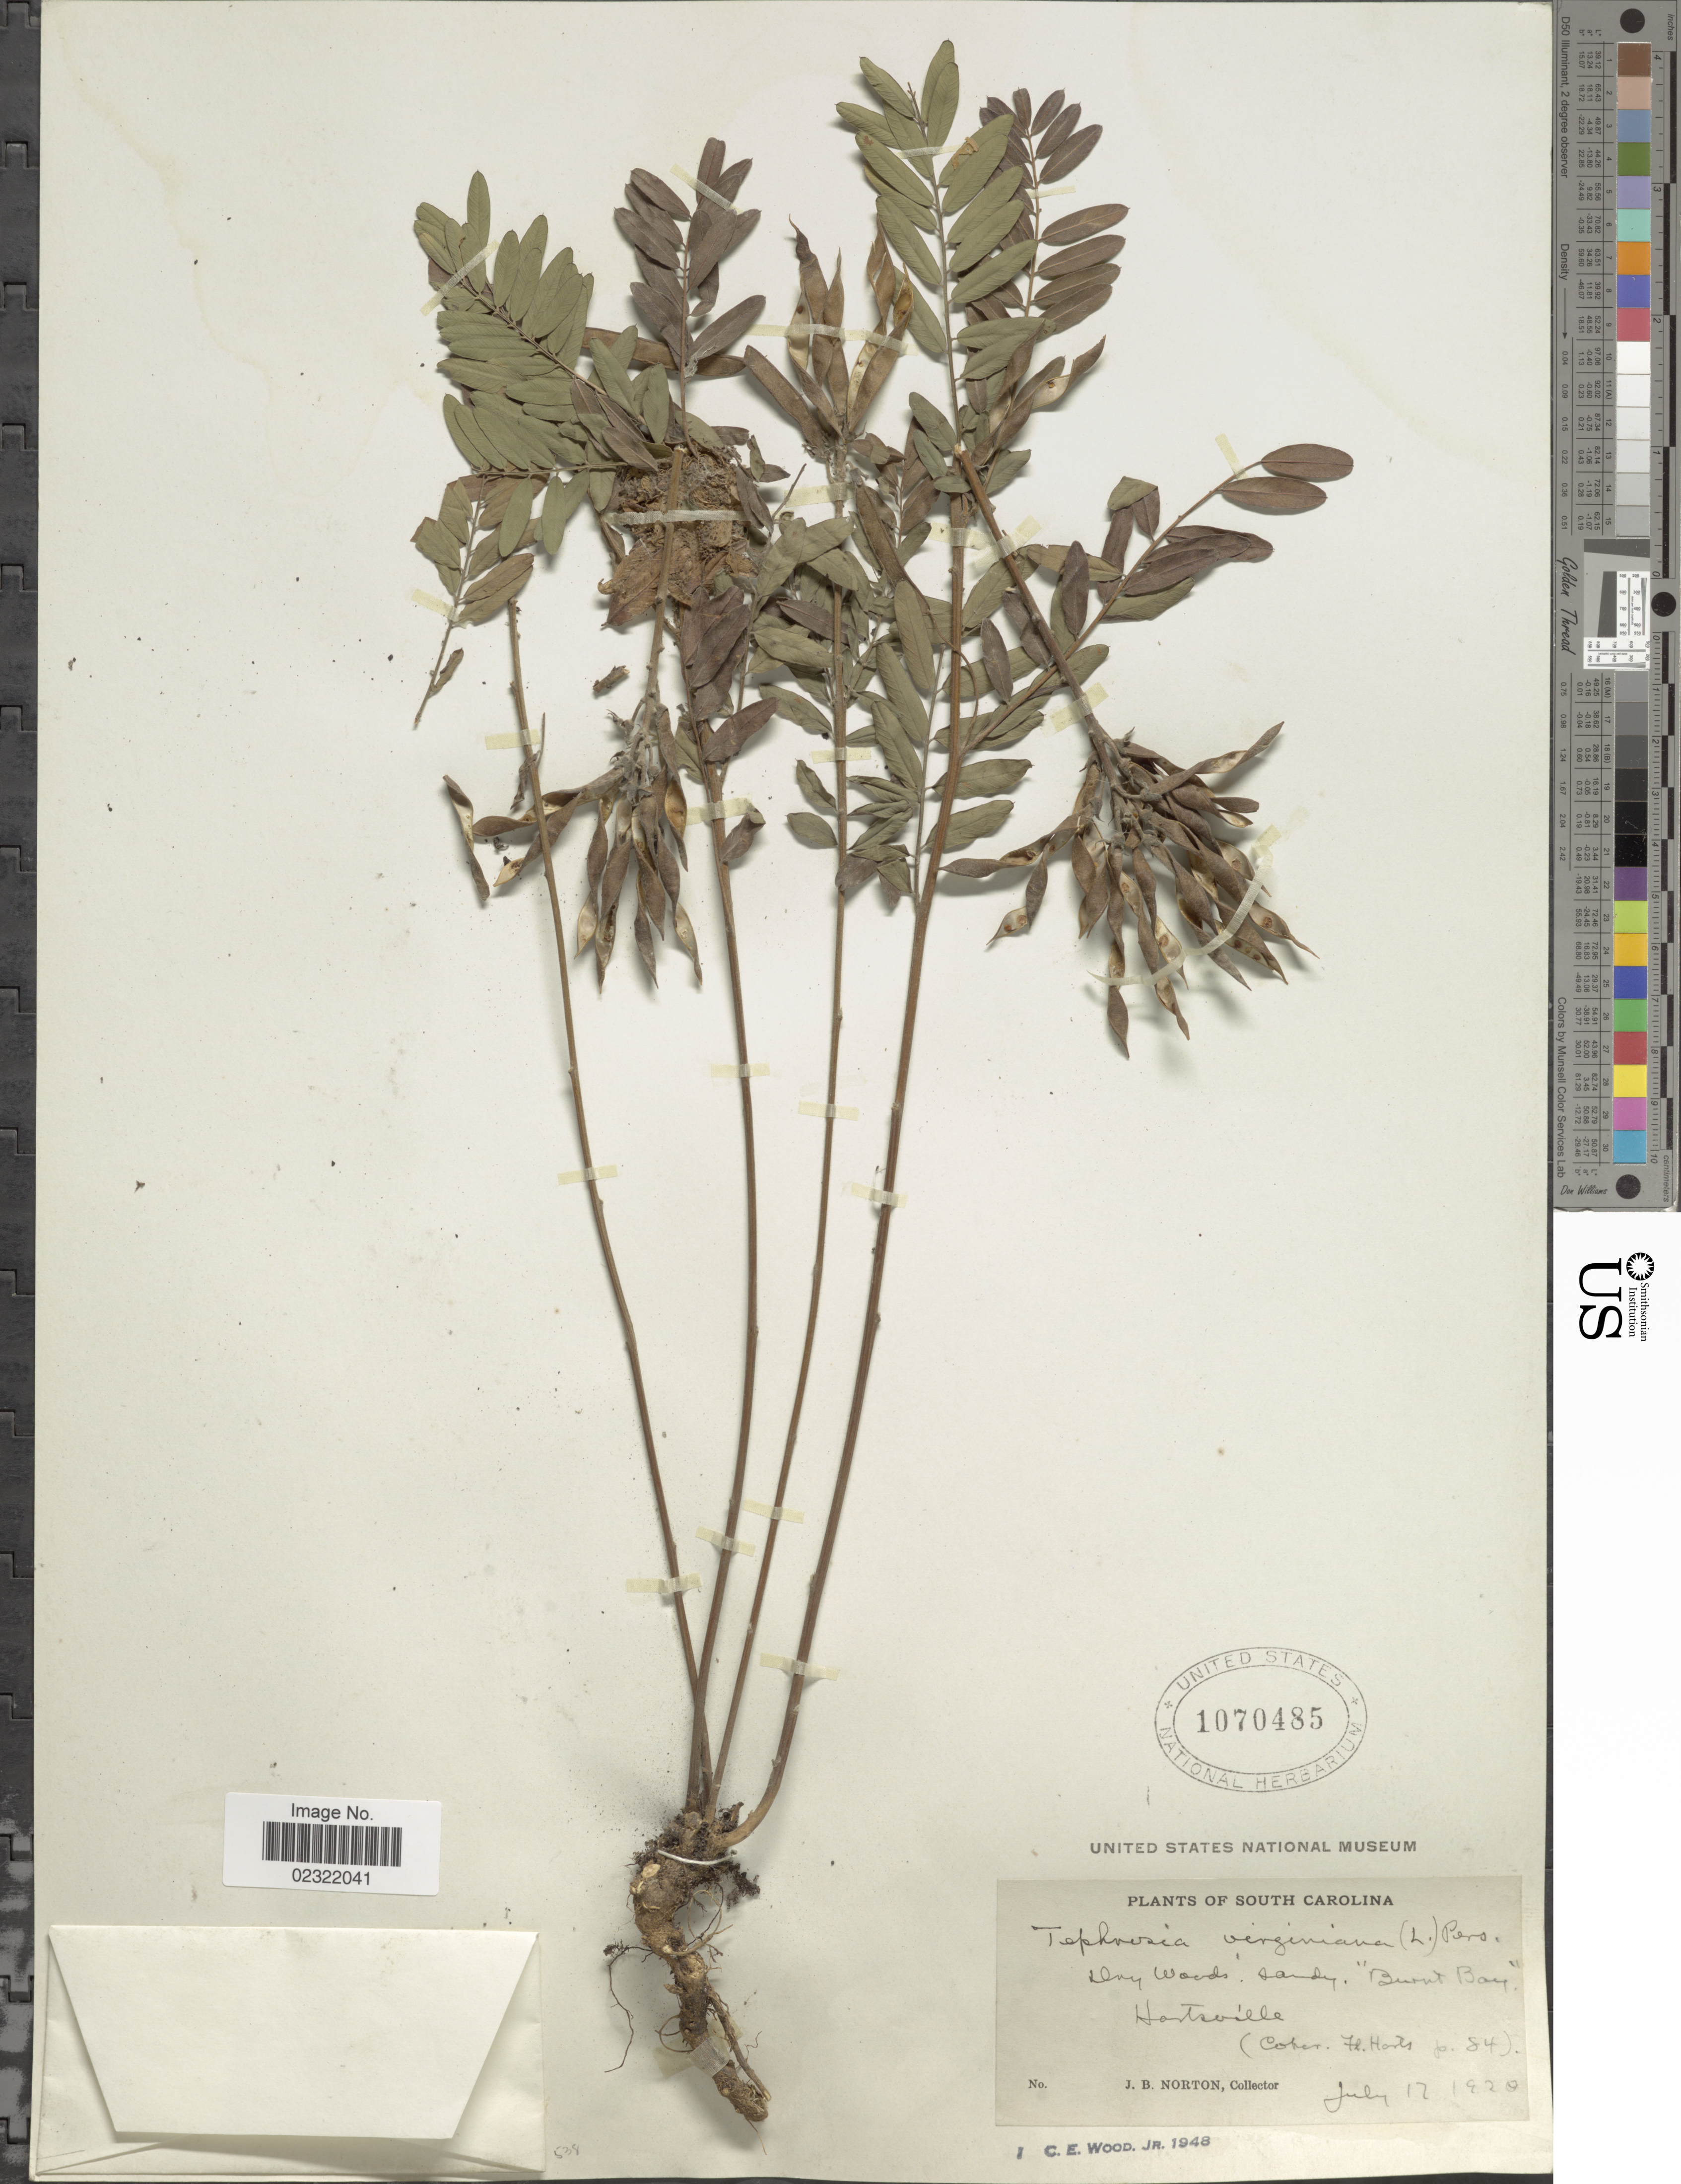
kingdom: Plantae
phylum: Tracheophyta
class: Magnoliopsida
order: Fabales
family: Fabaceae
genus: Tephrosia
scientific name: Tephrosia virginiana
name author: (L.) Pers.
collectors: J. B. Norton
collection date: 1928-07-17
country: United States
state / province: South Carolina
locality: Dry Woods sandy. 'Burnt Bay' Hartsville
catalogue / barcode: US 1070485